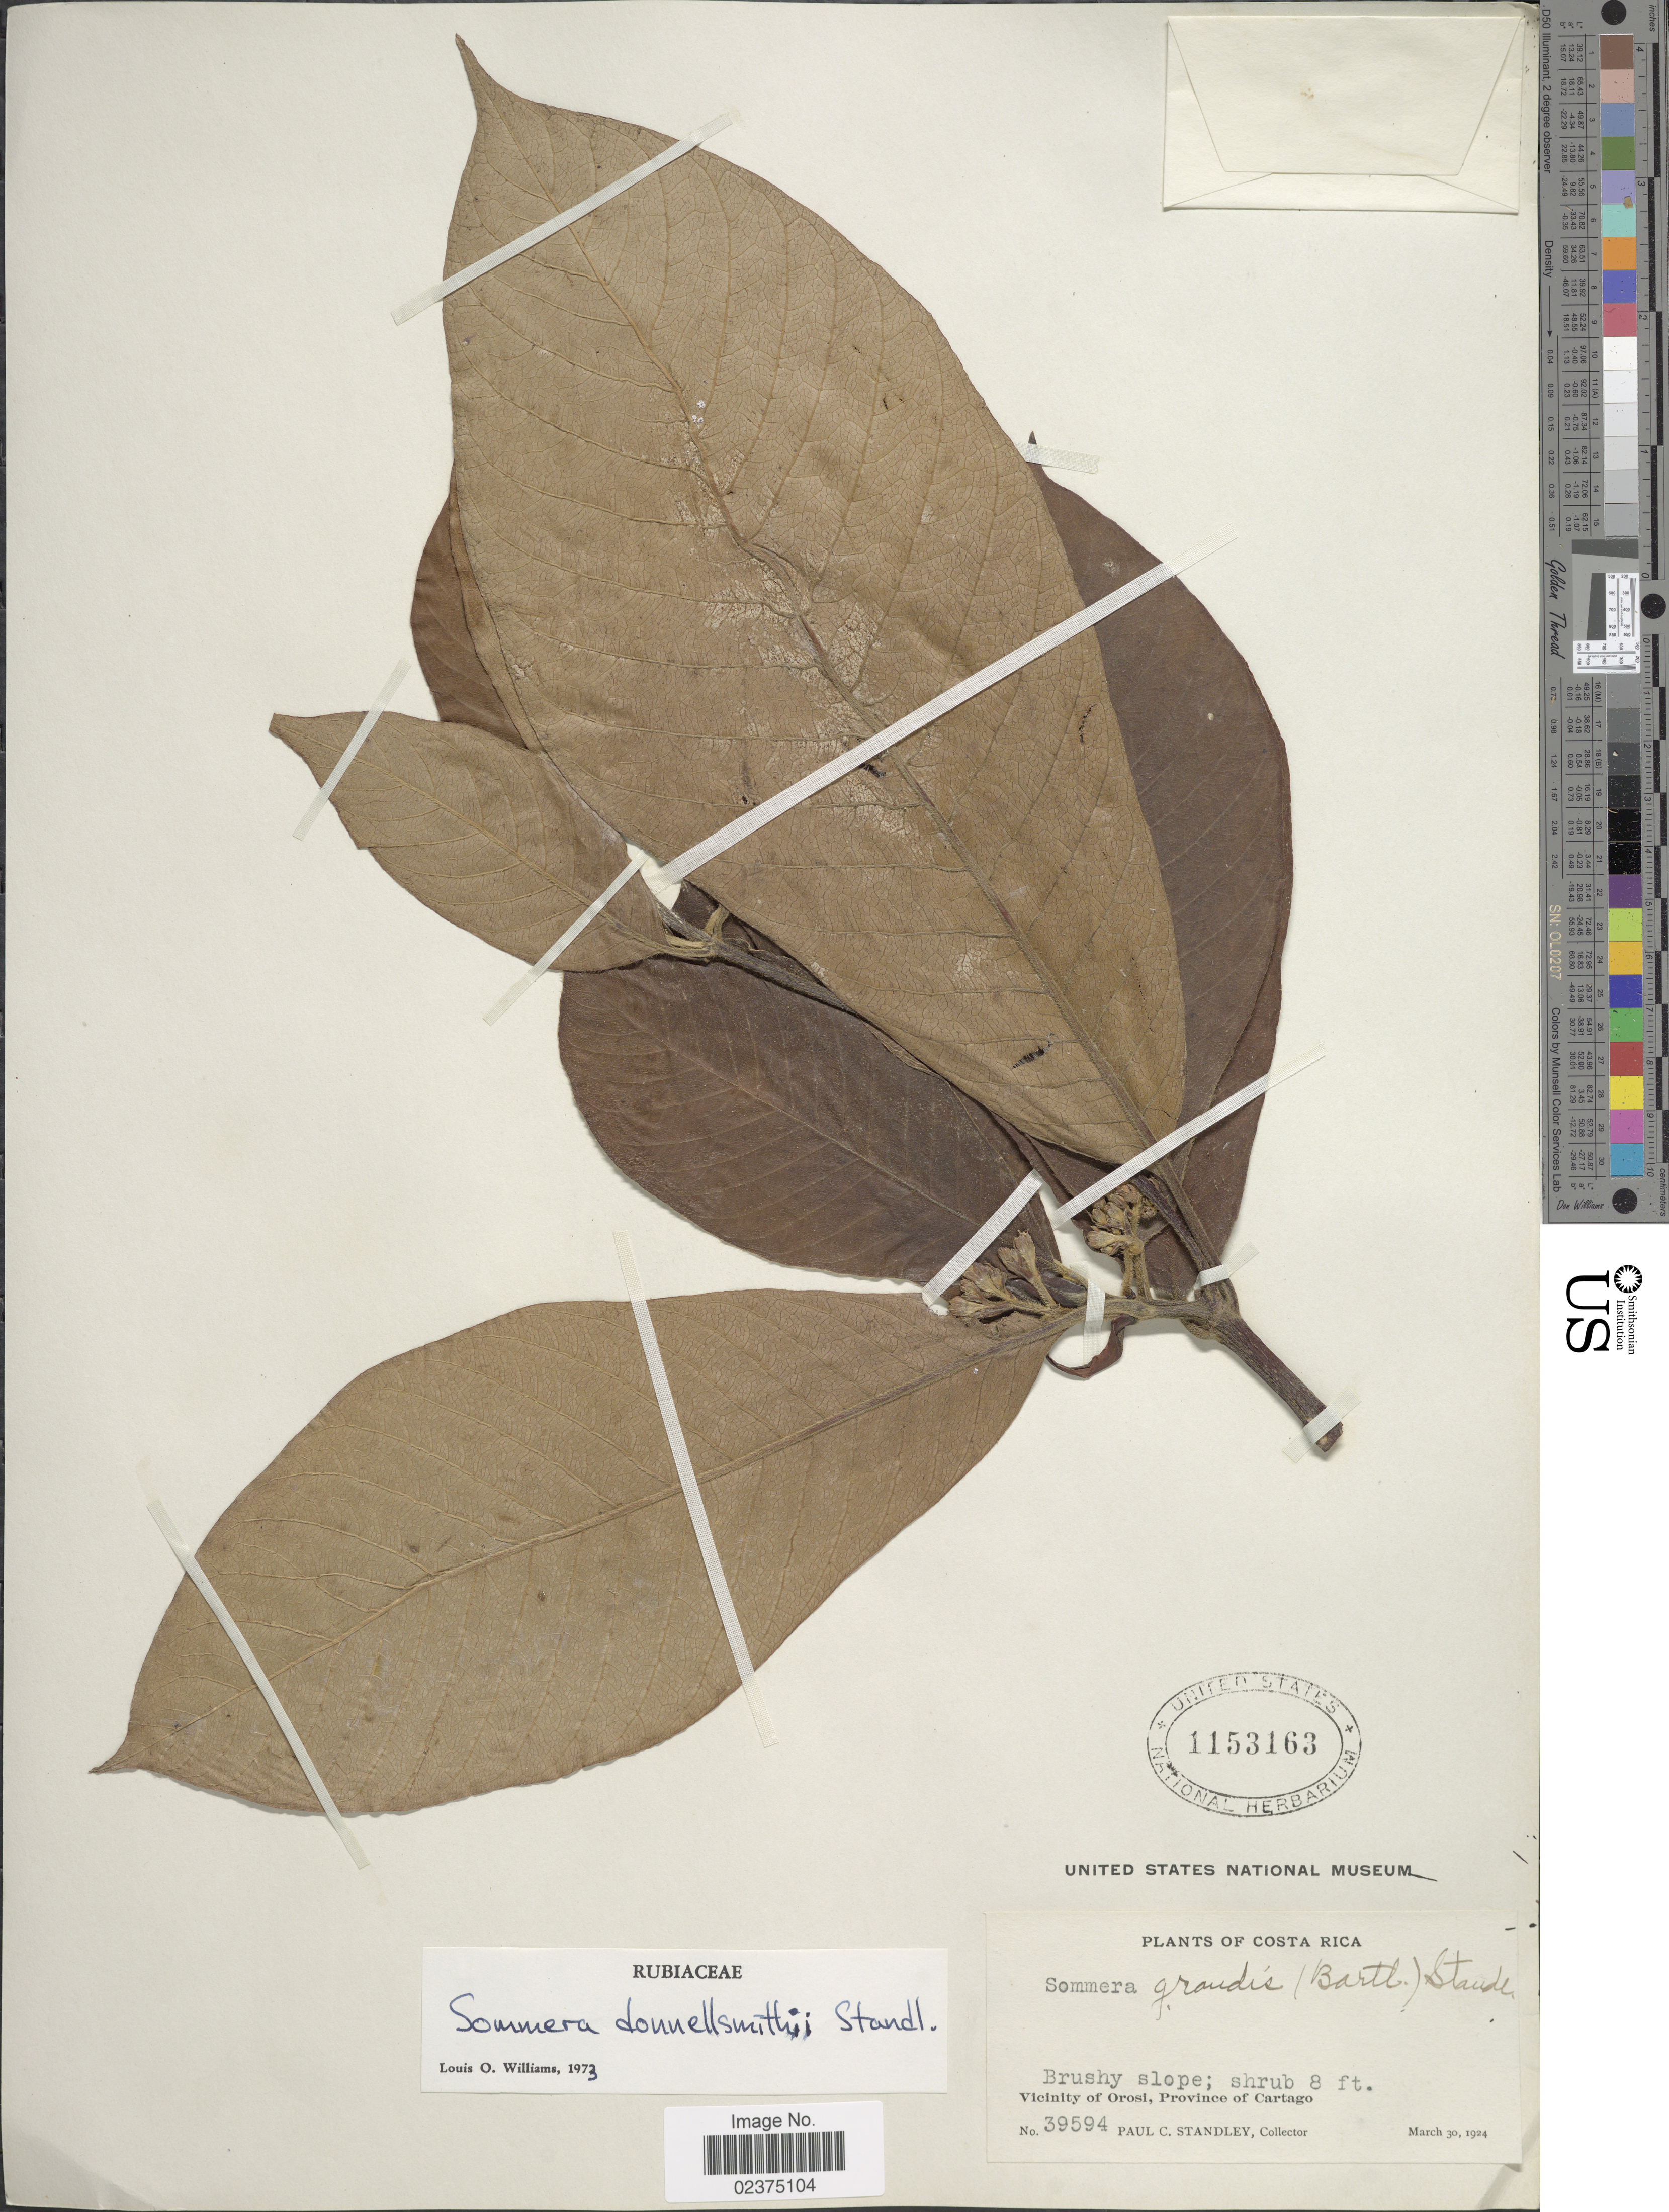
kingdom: Plantae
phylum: Tracheophyta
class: Magnoliopsida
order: Gentianales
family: Rubiaceae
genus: Sommera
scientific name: Sommera donnell-smithii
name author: Standl.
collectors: P. C. Standley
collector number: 39594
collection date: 1924-03-30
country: Costa Rica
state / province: Cartago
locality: Vicinity of Orosi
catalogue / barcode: US 1153163